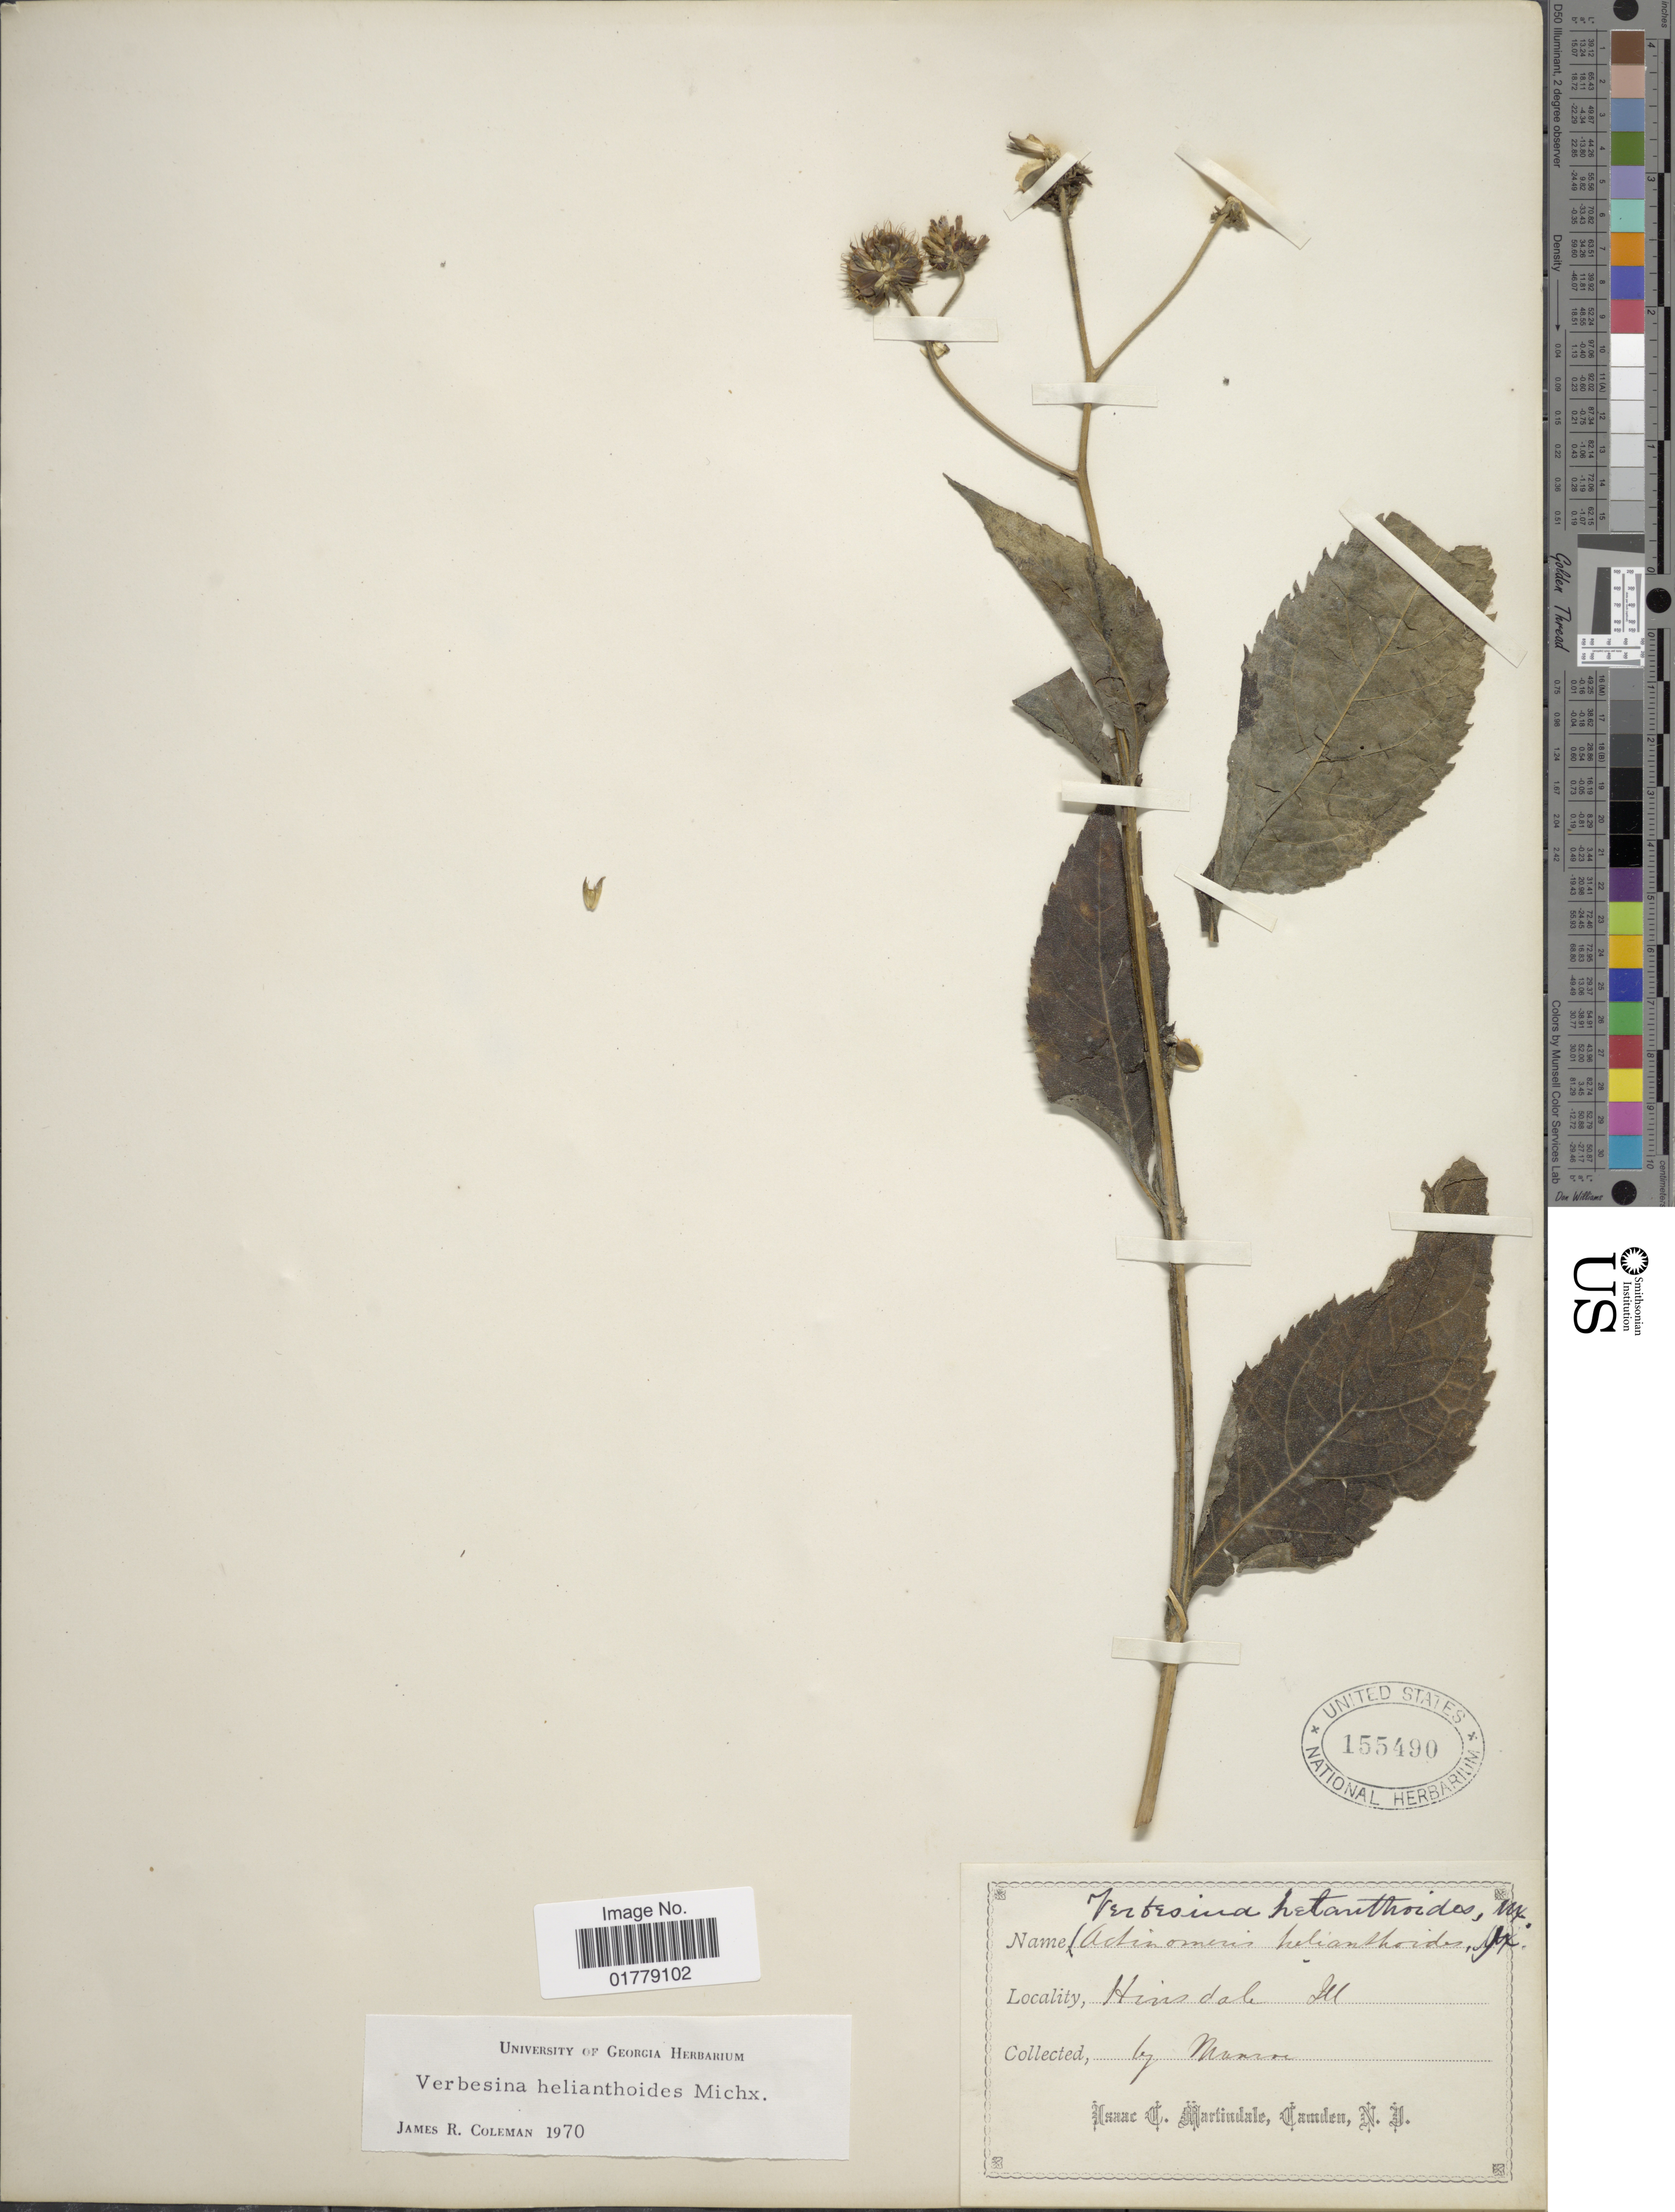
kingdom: Plantae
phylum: Tracheophyta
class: Magnoliopsida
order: Asterales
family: Asteraceae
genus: Verbesina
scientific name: Verbesina helianthoides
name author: Hook. & Arn. in Hook.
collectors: Monroe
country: United States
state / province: Illinois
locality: Hinsdale, Ill.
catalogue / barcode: US 155490